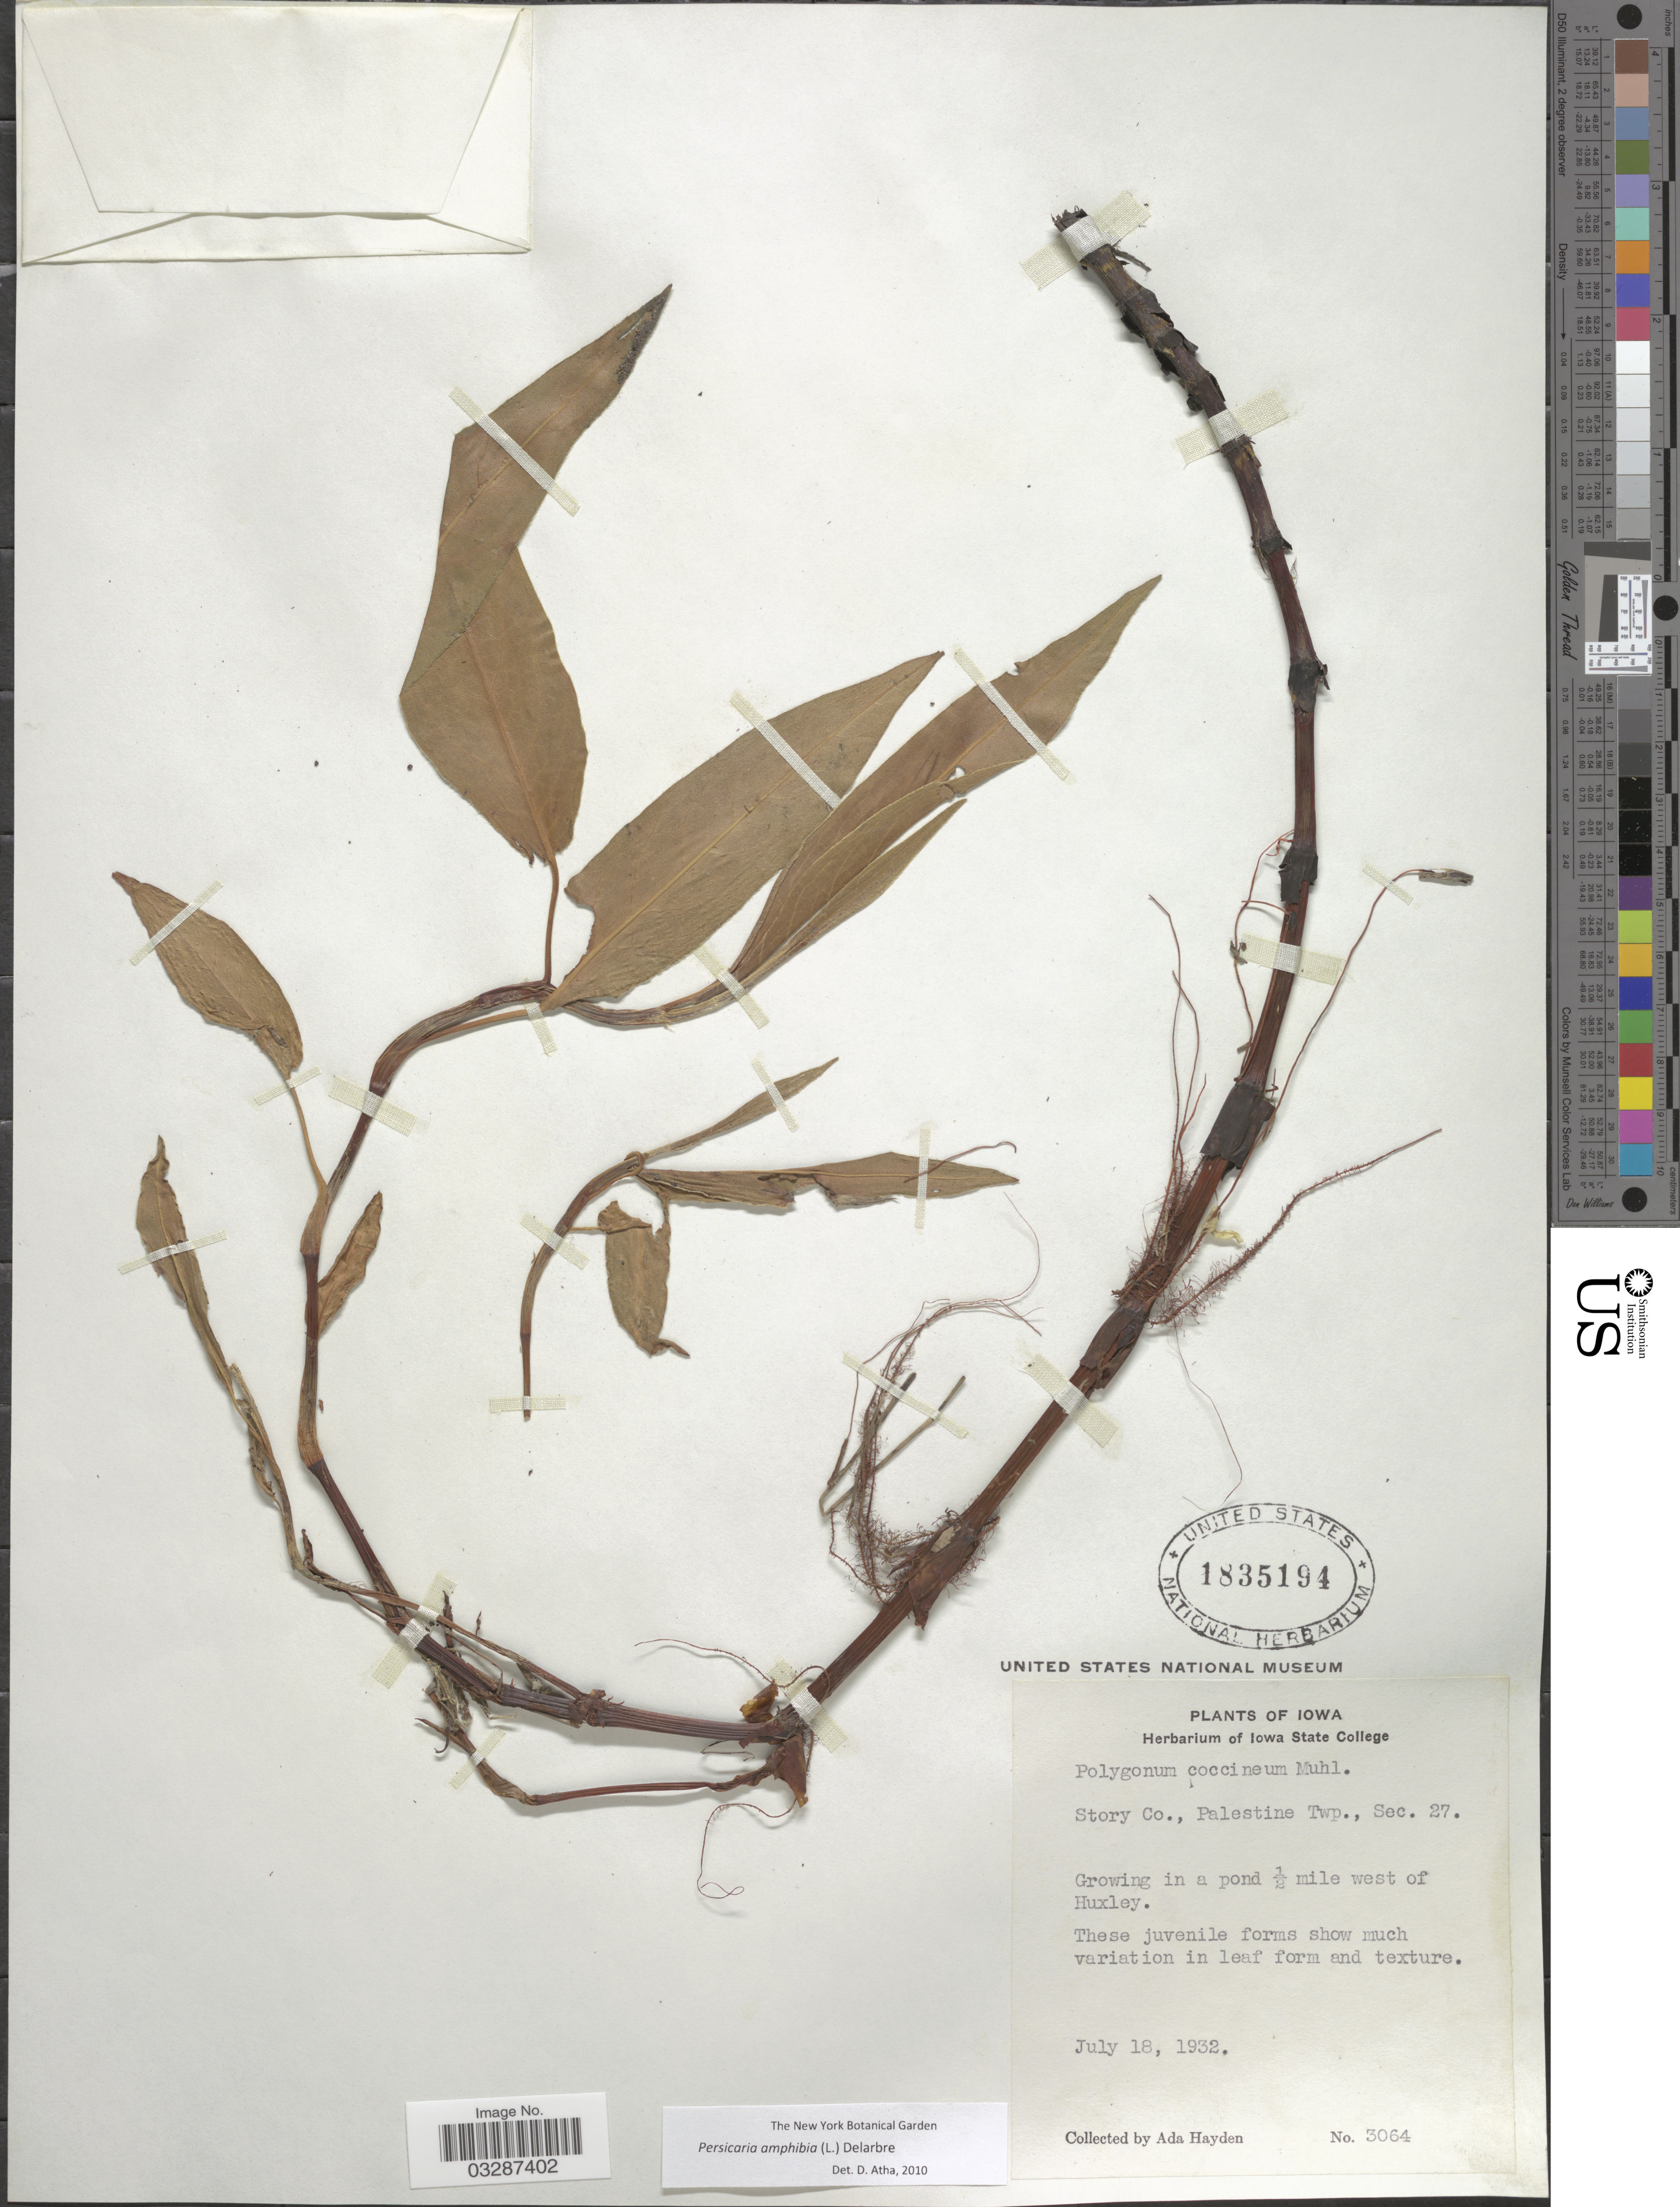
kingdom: Plantae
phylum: Tracheophyta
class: Magnoliopsida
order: Caryophyllales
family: Polygonaceae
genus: Persicaria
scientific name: Persicaria amphibia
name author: (L.) Delarbre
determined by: Atha, D. E.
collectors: Ada Hayden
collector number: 3064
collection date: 1932-07-18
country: United States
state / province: Iowa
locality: Story Co., Palestine Twp., Sec. 27. Growing in a pond ½ mile west of Huxley.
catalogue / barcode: US 1835194